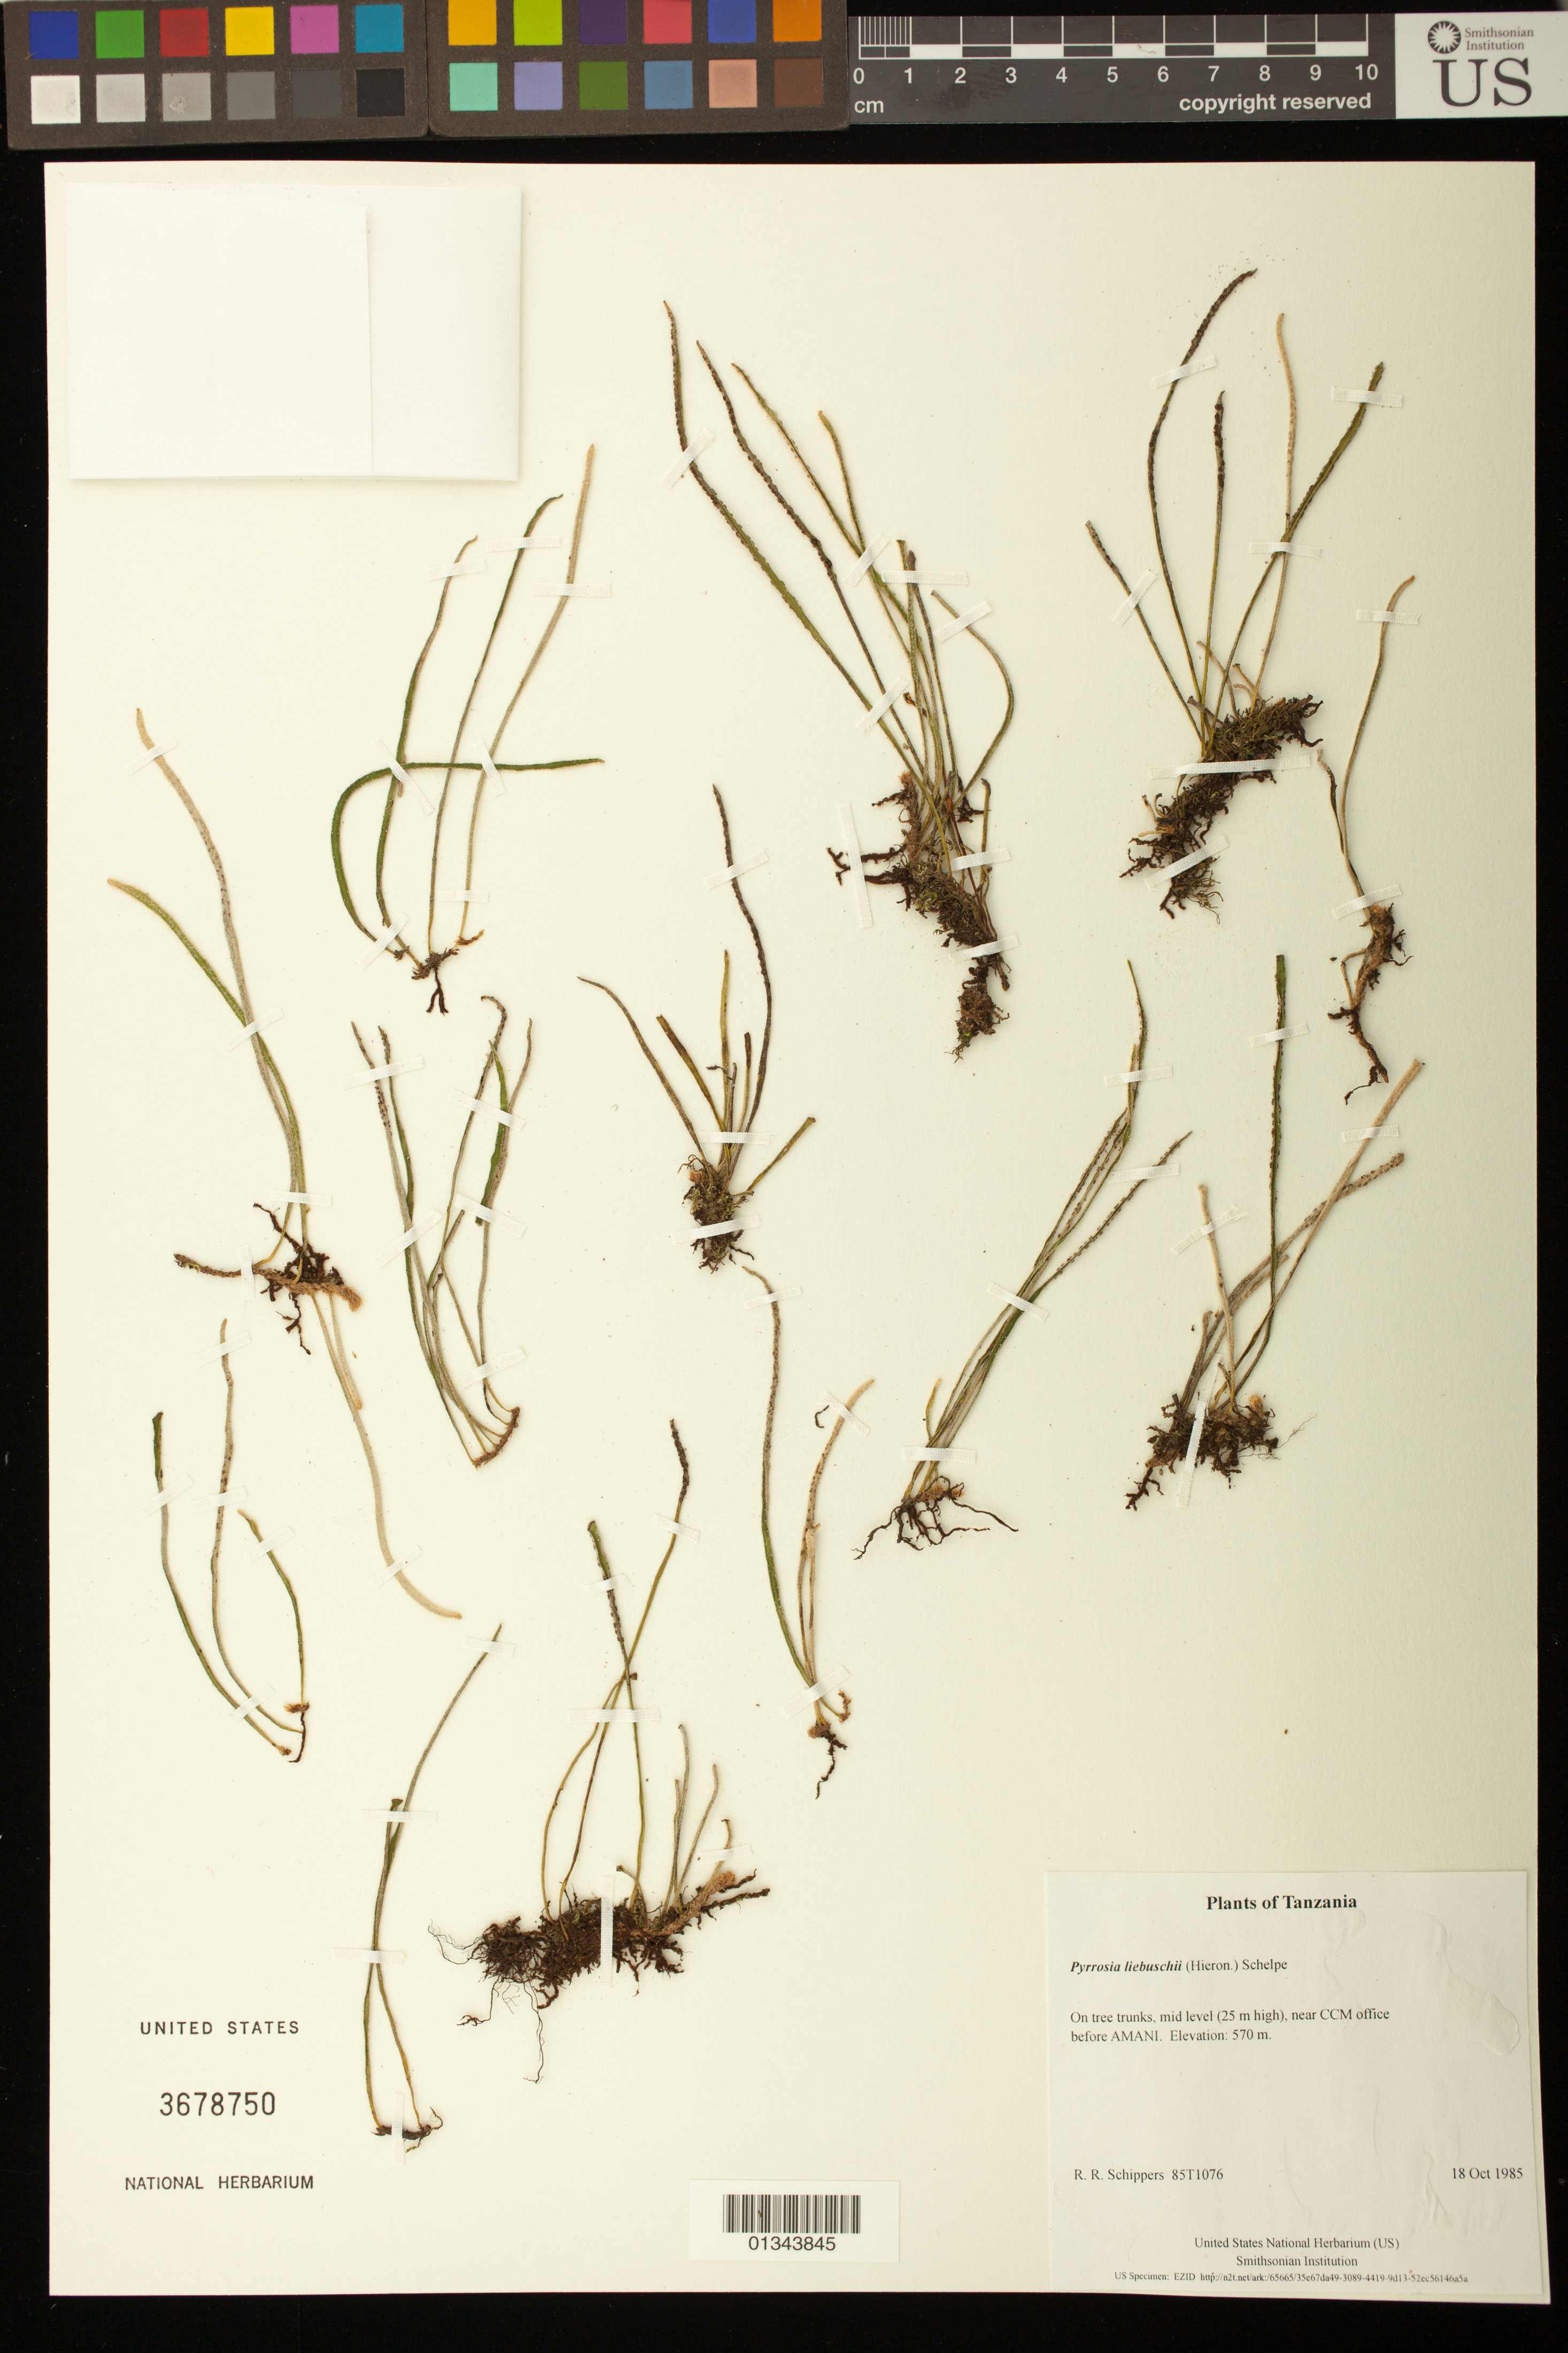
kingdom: Plantae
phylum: Tracheophyta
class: Polypodiopsida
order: Polypodiales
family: Polypodiaceae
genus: Pyrrosia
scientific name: Pyrrosia liebuschii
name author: (Hieron.) Schelpe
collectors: R. R. Schippers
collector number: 85T1076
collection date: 1985-10-18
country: Tanzania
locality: On tree trunks, mid level (2-5 m high), near CCM office before AMANI.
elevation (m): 570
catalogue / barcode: US 3678750